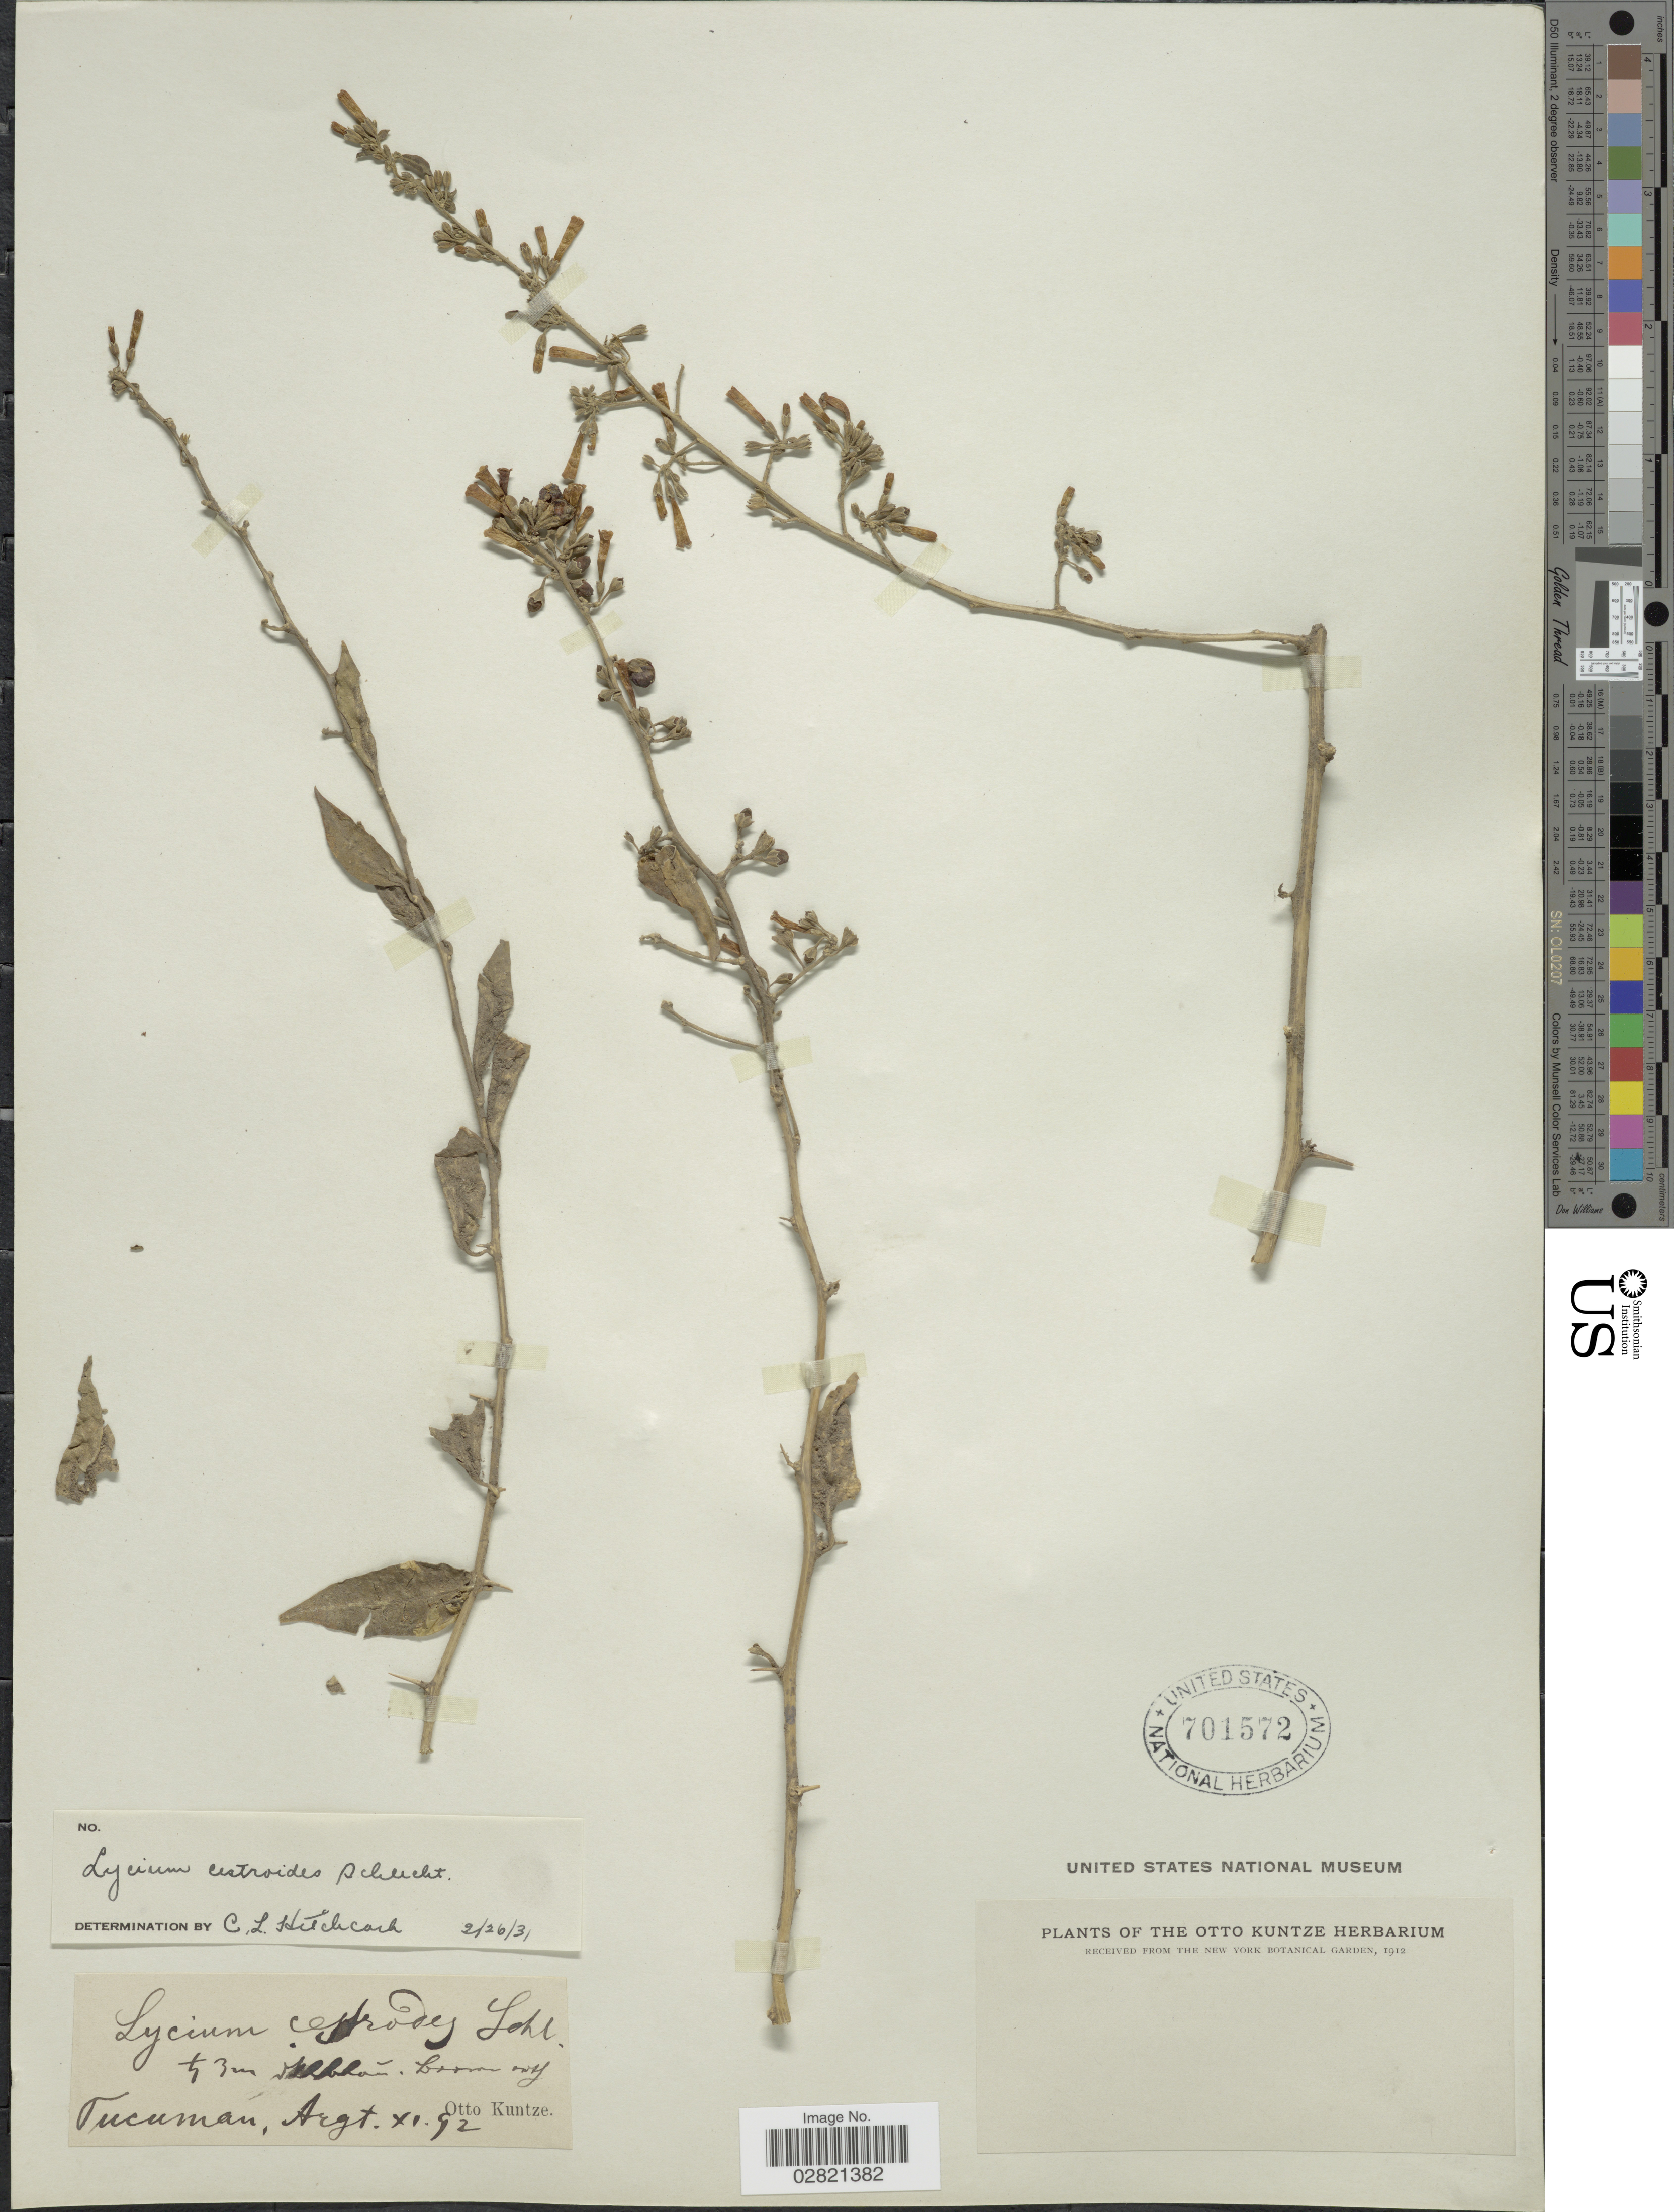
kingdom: Plantae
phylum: Tracheophyta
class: Magnoliopsida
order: Solanales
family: Solanaceae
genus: Lycium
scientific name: Lycium cestroides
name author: Schltdl.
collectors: C.E.O. Kuntze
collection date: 1892-11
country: Argentina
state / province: Tucuman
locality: Tucuman.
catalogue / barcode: US 701572